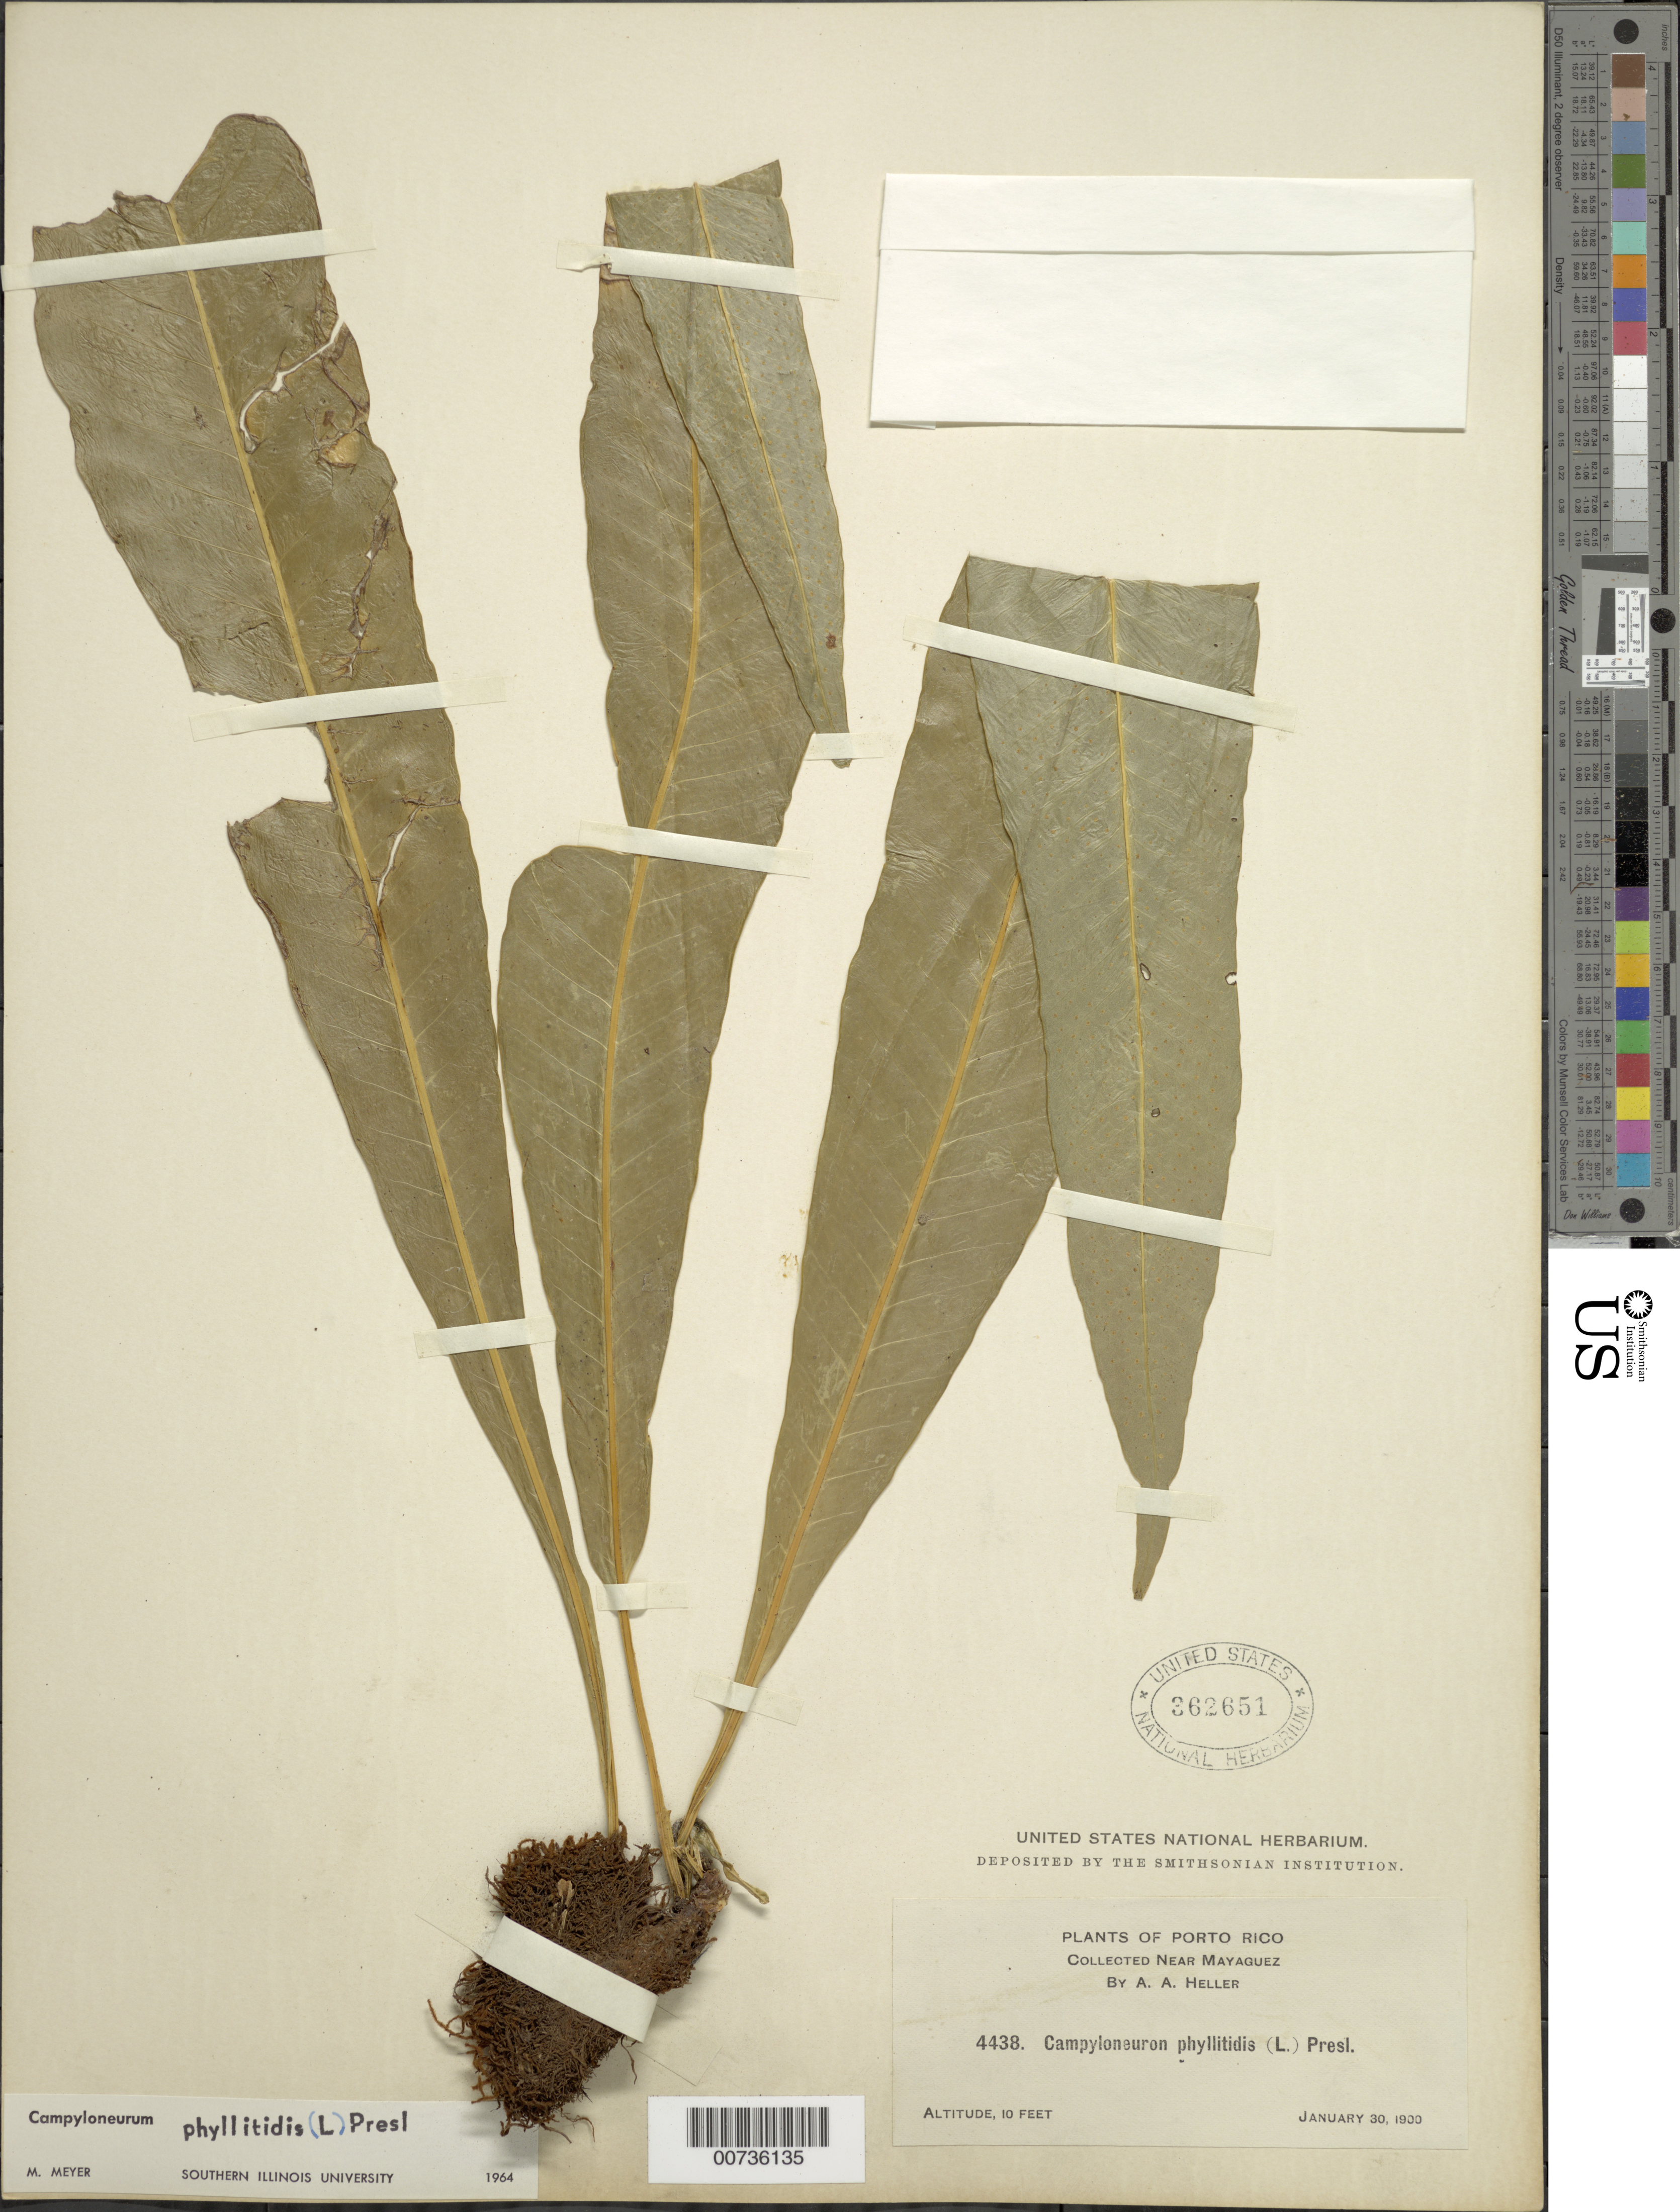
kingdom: Plantae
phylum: Tracheophyta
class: Polypodiopsida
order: Polypodiales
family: Polypodiaceae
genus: Campyloneurum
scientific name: Campyloneurum phyllitidis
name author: (L.) C. Presl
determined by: Meyer, M.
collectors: A. A. Heller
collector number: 4438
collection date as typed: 30 Jan 1900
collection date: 1900-01-30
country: Puerto Rico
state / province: Mayagüez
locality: Near Mayaguez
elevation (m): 3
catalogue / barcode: US 362651